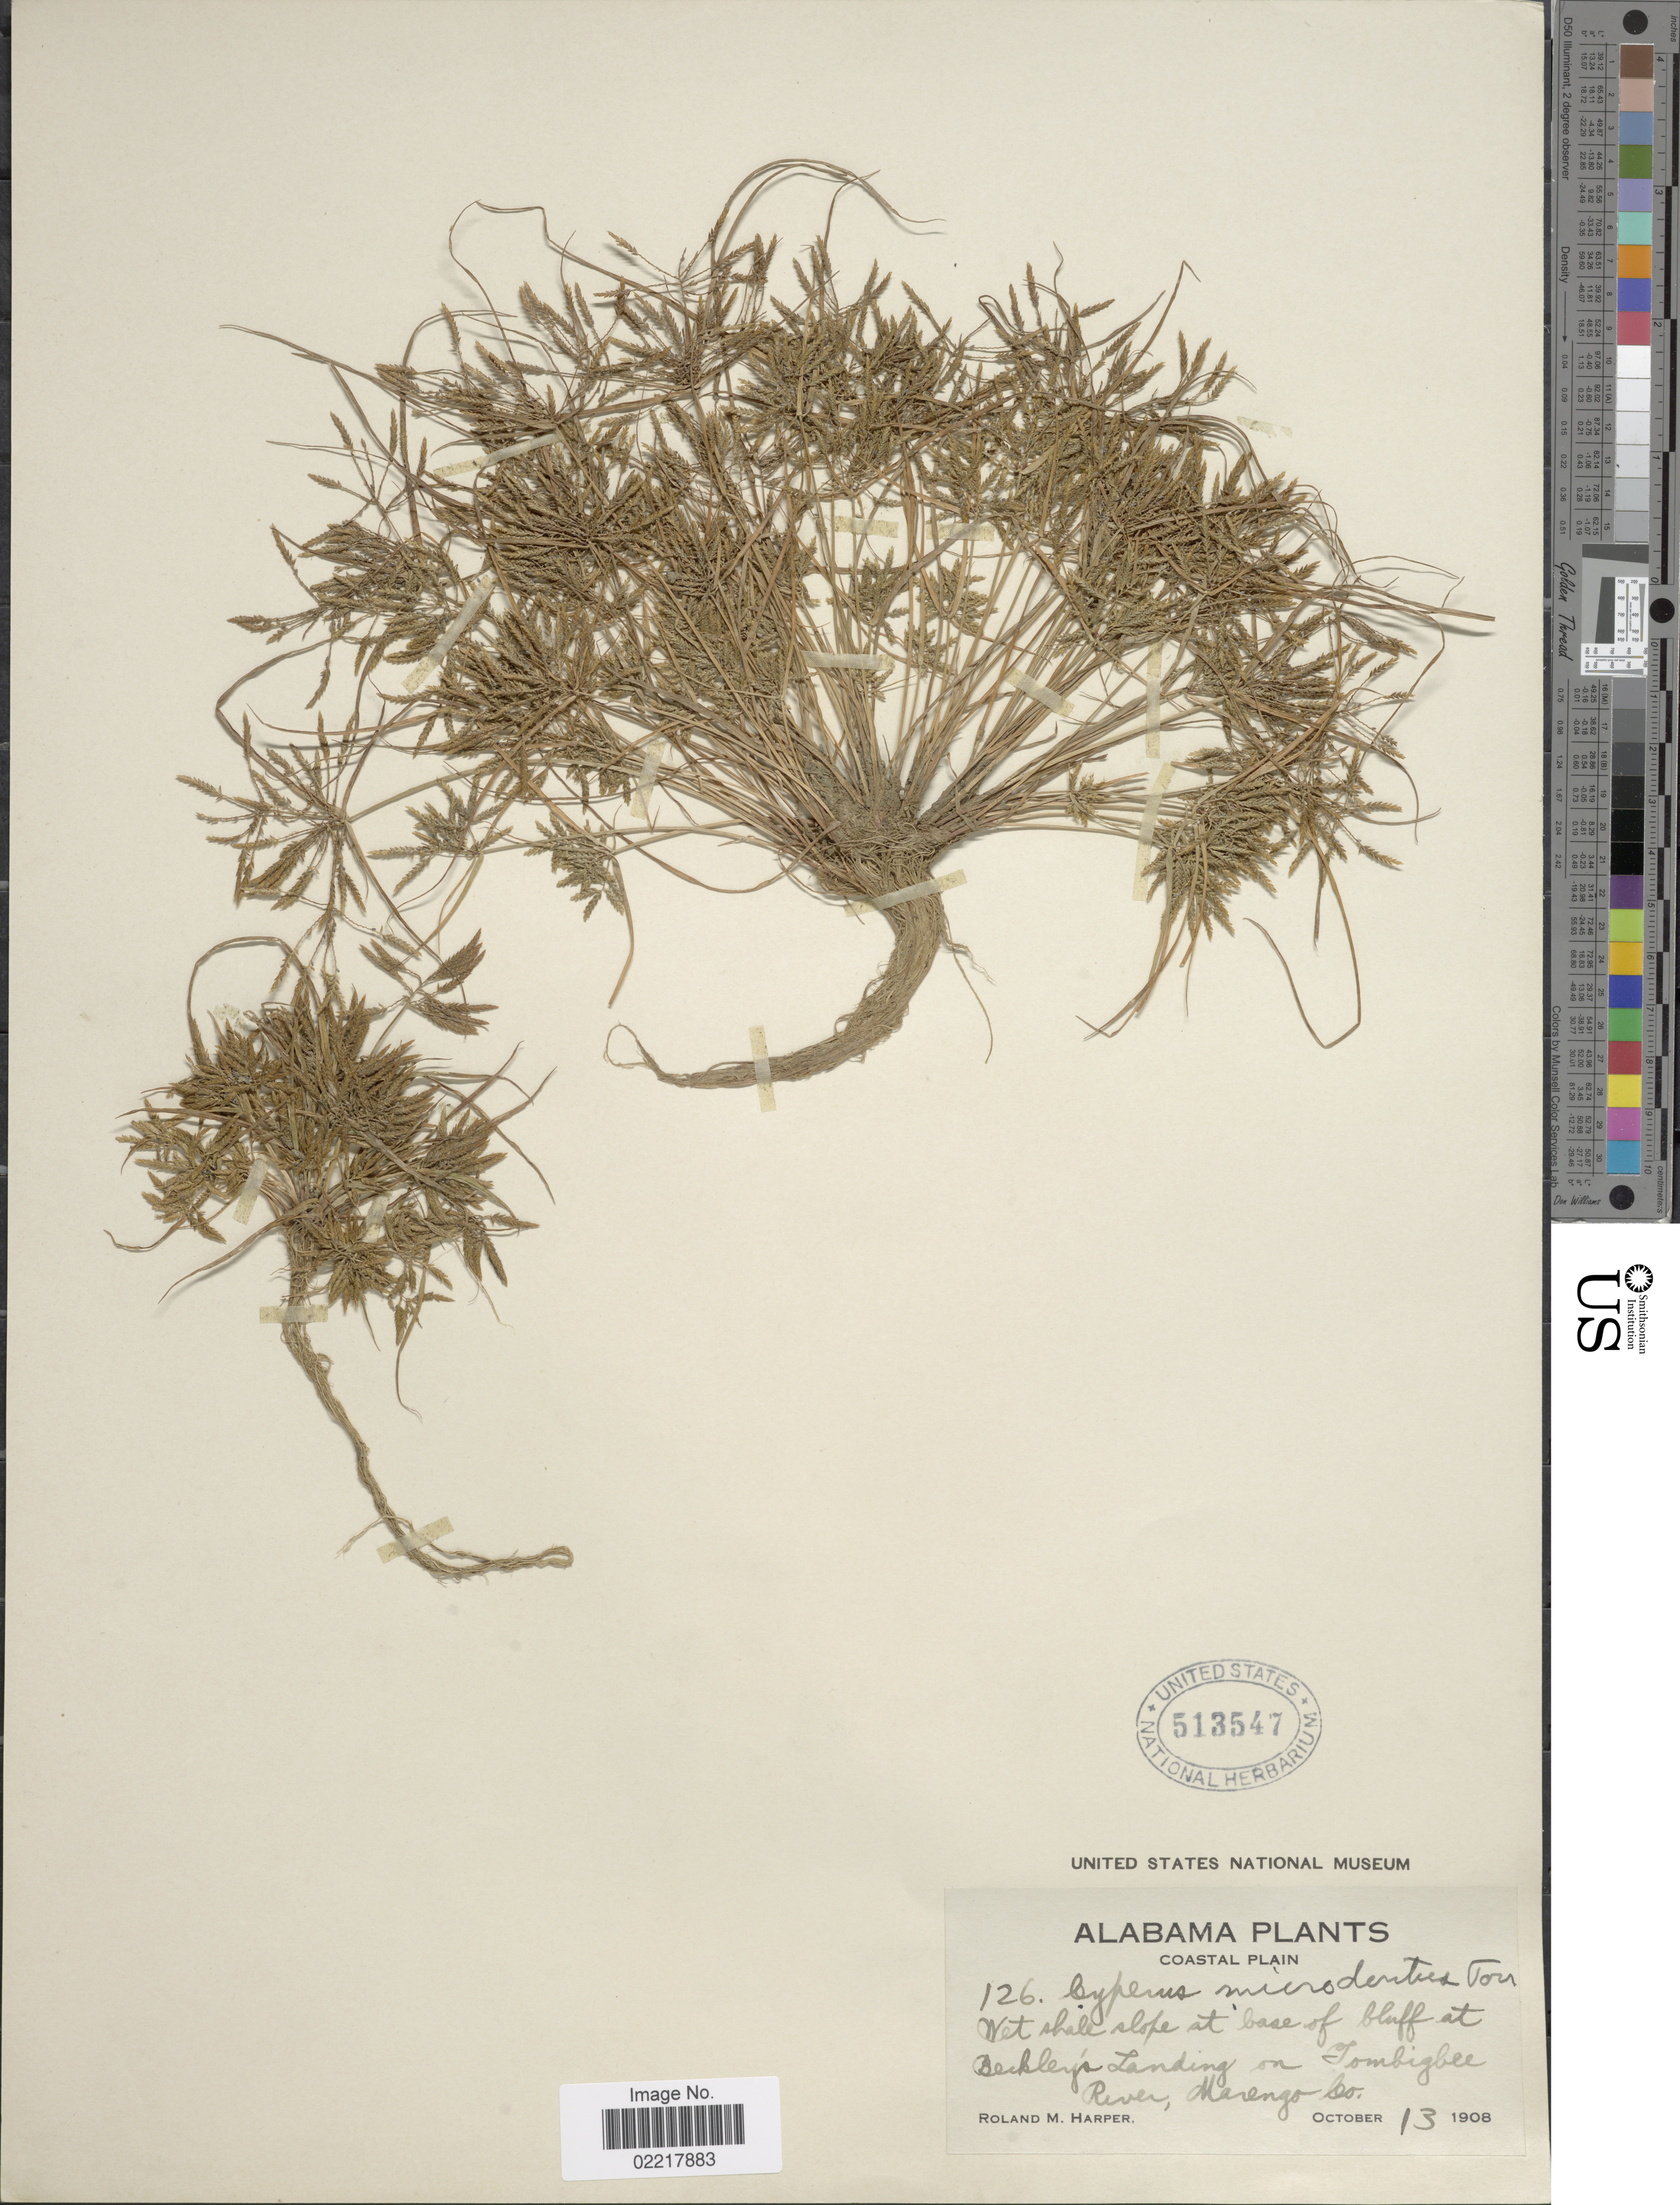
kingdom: Plantae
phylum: Tracheophyta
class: Liliopsida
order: Poales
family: Cyperaceae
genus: Cyperus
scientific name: Cyperus polystachyos var. texensis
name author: (Torr.) Fernald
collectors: R. M. Harper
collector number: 126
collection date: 1908-10-13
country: United States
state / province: Alabama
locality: Coastal Plain, Wet shale slope at base of bluff at Beckley's Landing on Tomigbee River, Marengo Co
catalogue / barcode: US 513547